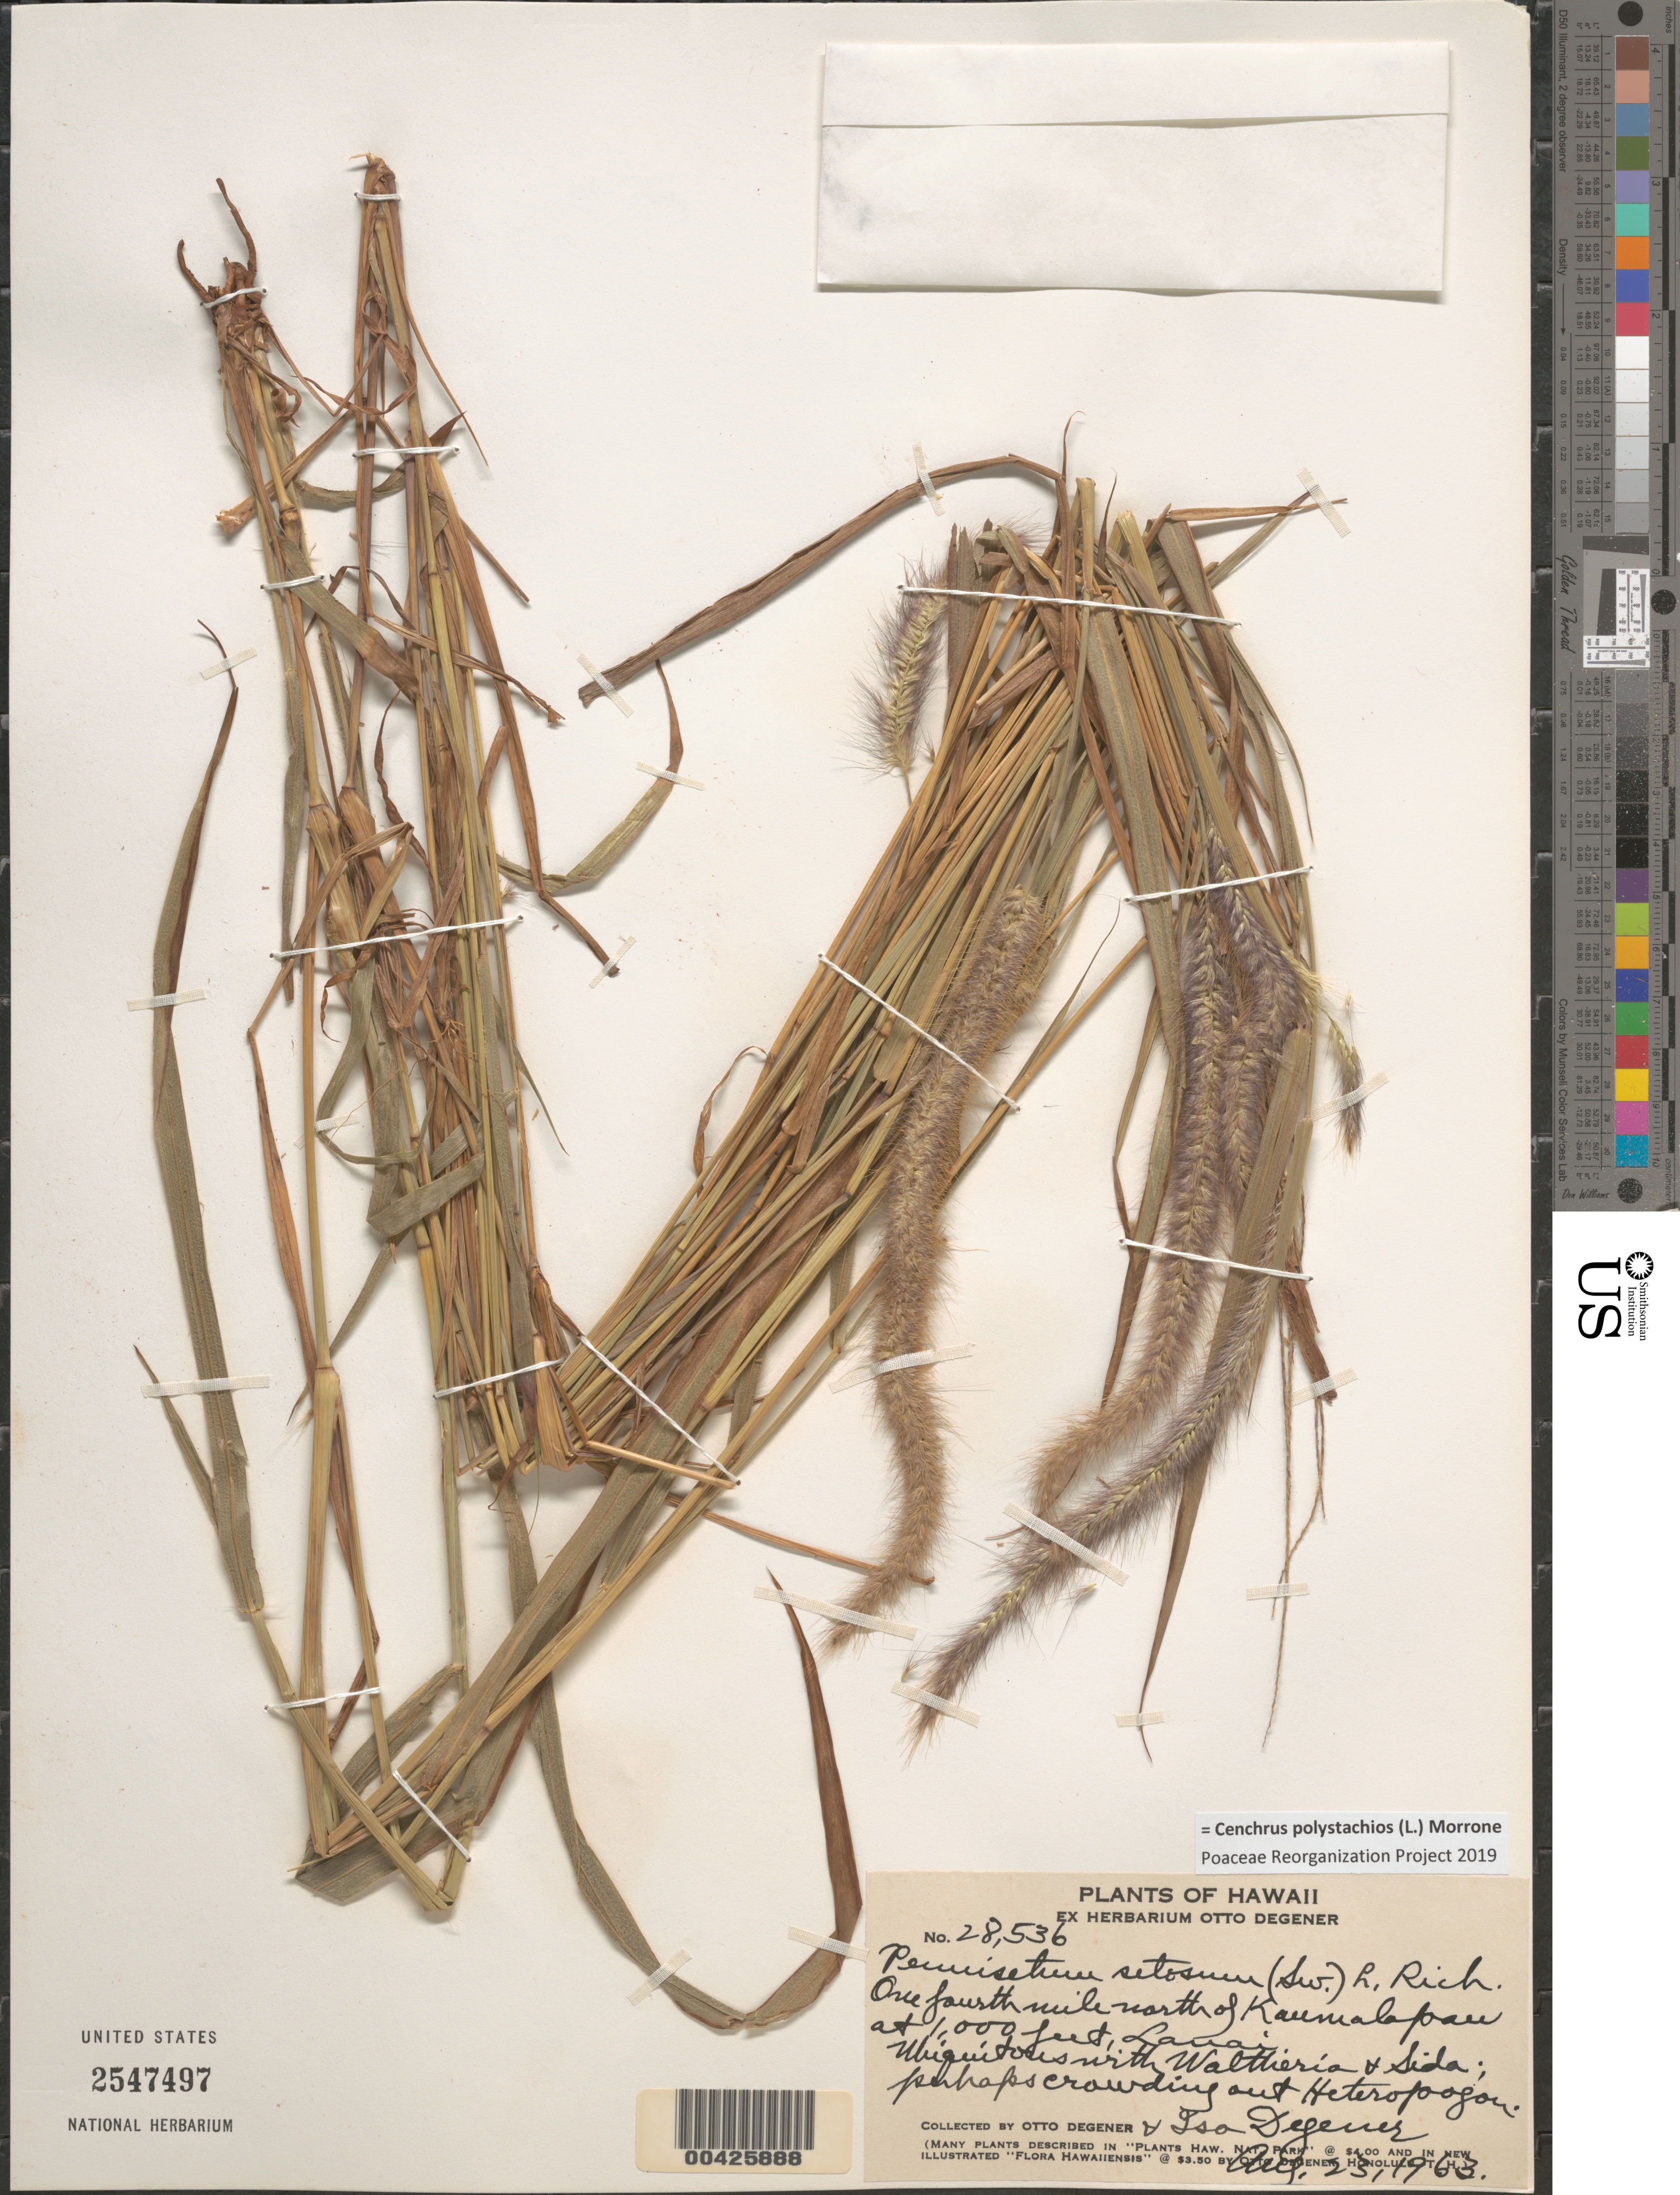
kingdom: Plantae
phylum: Tracheophyta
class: Liliopsida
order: Poales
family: Poaceae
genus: Cenchrus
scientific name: Cenchrus polystachios subsp. setosus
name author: (Sw.) P.M. Peterson & Y. Herrera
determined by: Wagner, W. L., (BOT), Smithsonian Institution - National Museum of Natural History (UNITED STATES)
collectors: O. Degener & I. Degener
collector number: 28536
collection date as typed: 23 Aug 1963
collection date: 1963-08-23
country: United States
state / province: Hawaii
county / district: Maui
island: Lana'i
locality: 1/4 mile N of Kaumalapau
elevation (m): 305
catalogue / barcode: US 2547497